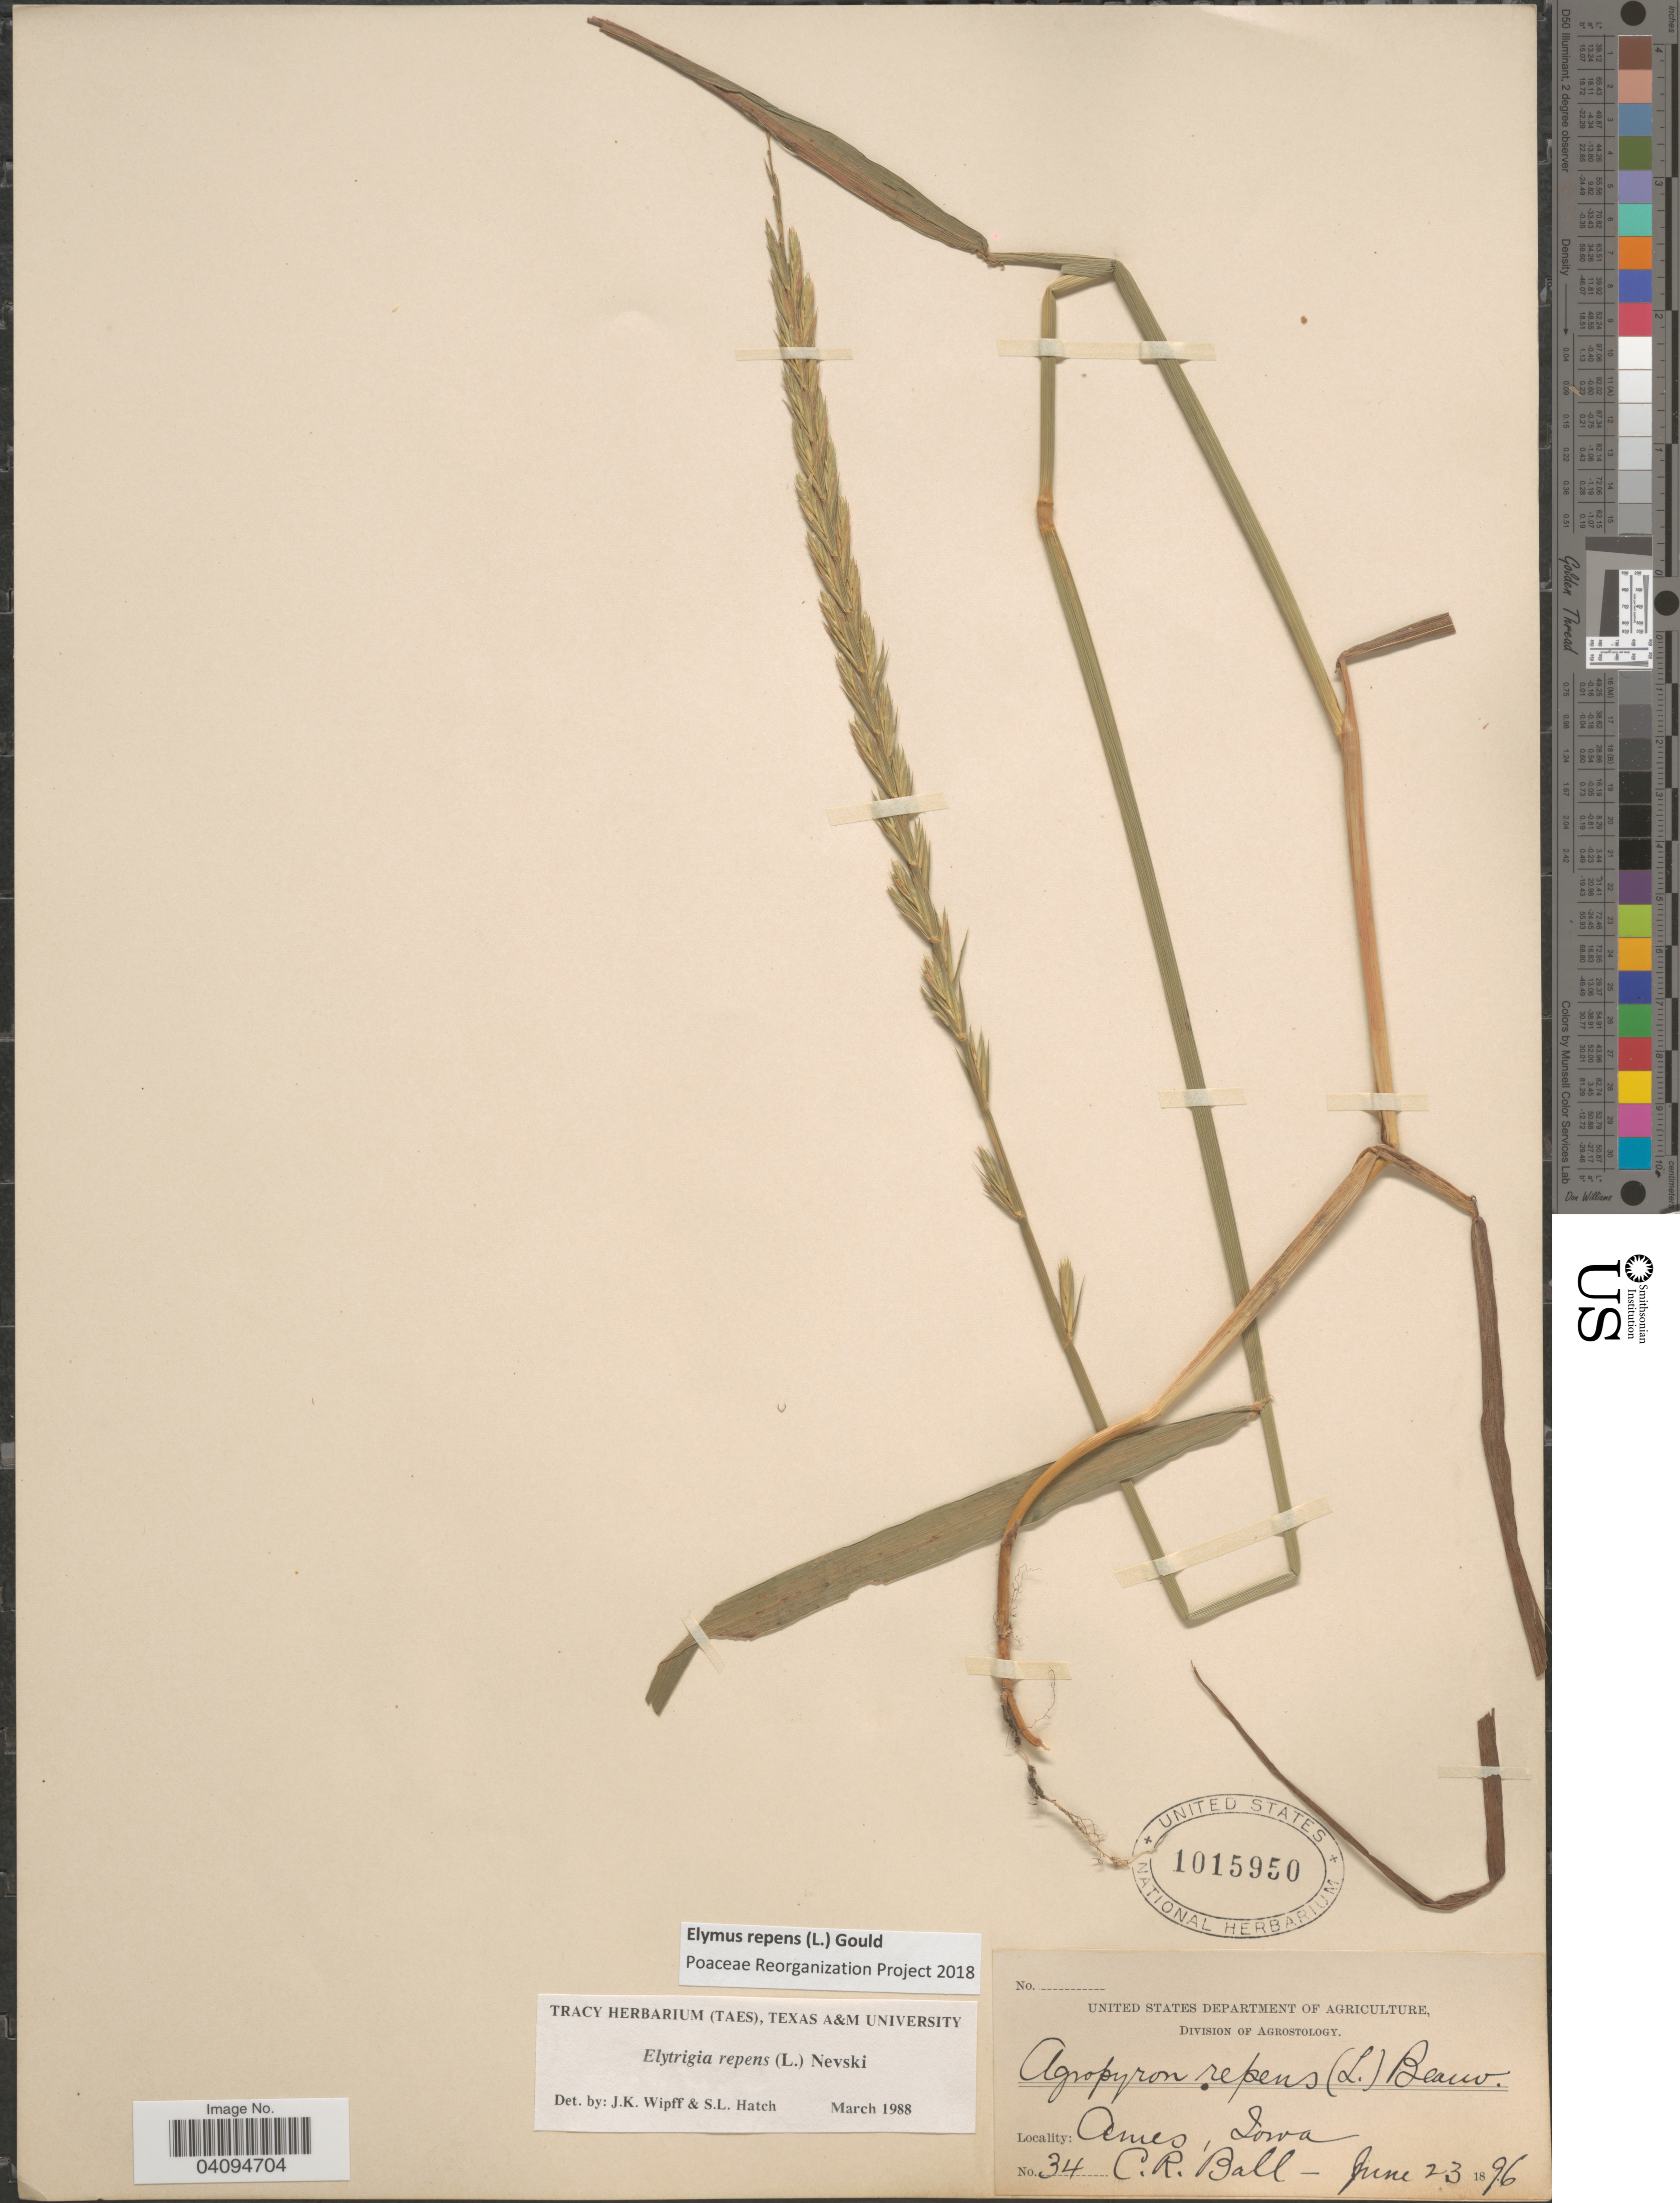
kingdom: Plantae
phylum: Tracheophyta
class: Liliopsida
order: Poales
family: Poaceae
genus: Elymus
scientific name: Elymus repens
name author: (L.) Gould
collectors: C. R. Ball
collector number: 34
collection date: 1896-06-23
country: United States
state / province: Iowa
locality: Ames.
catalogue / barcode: US 1015950